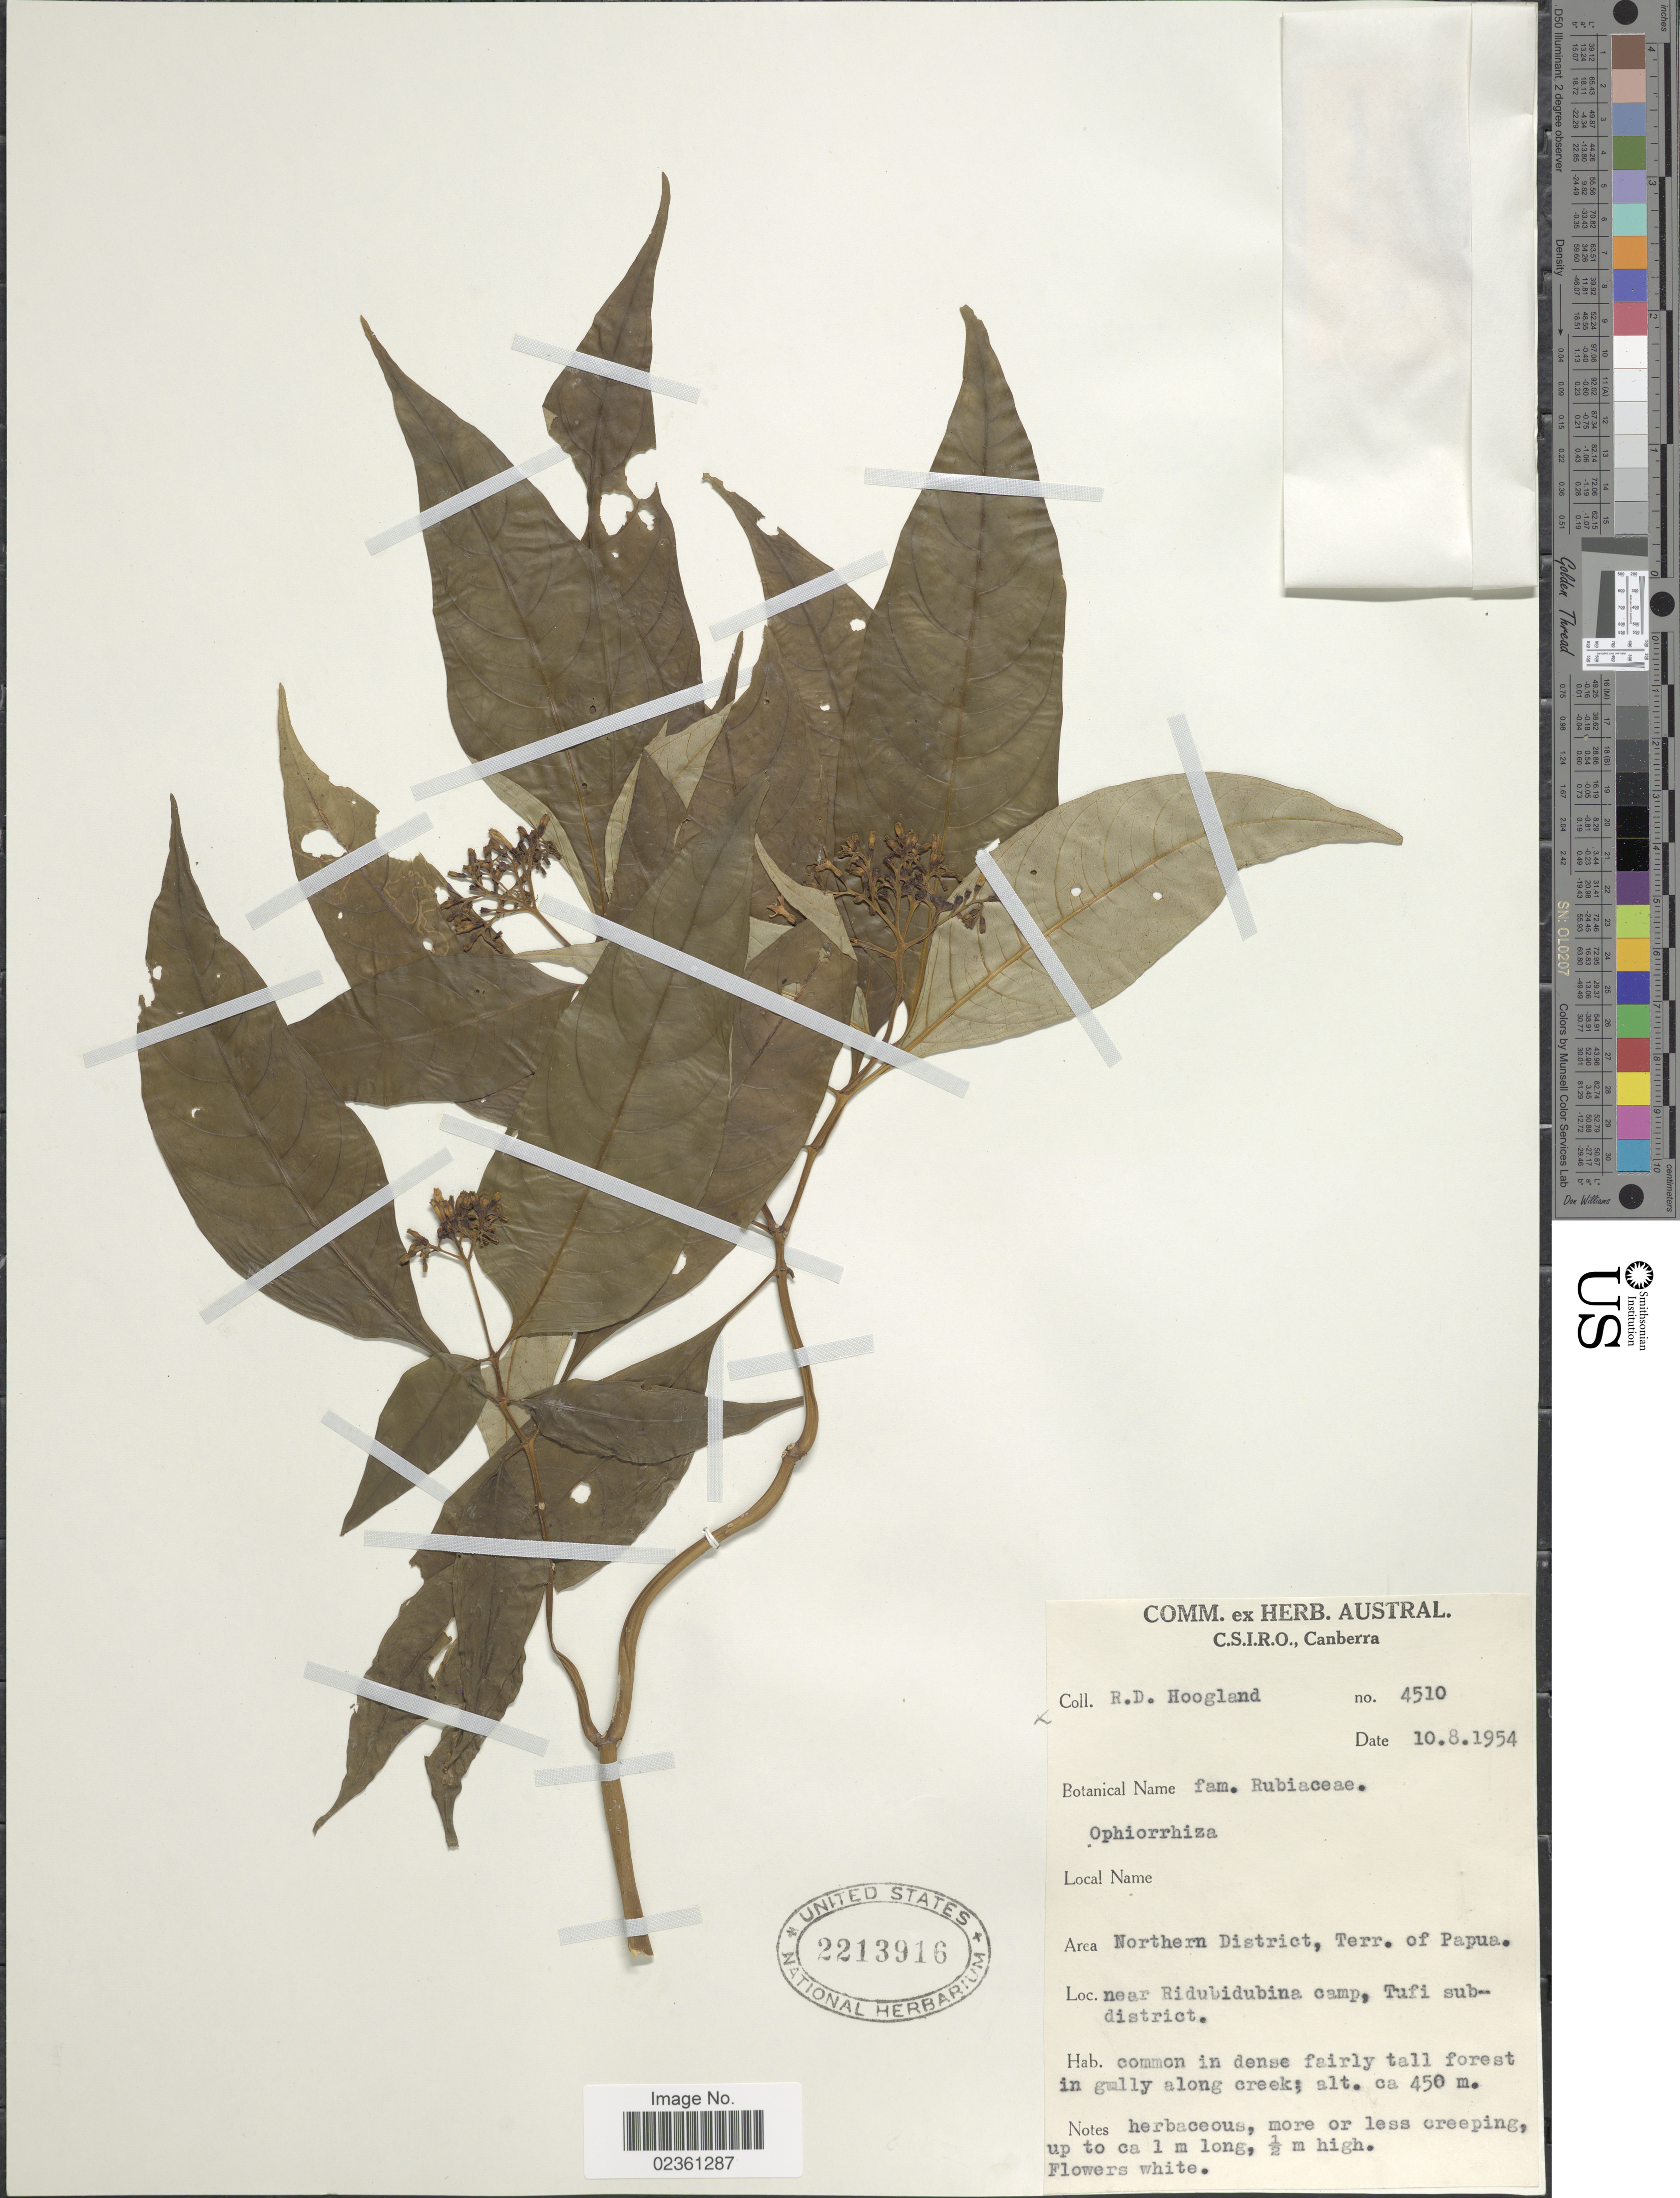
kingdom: Plantae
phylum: Tracheophyta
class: Magnoliopsida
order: Gentianales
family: Rubiaceae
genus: Ophiorrhiza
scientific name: Ophiorrhiza sp.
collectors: R. D. Hoogland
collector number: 4510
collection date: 1954-08-10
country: Papua New Guinea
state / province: Northern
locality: Area Northern District, Terr. of Papua, near Ridubidubina camp, Tufi subdistrict, common in dense fairly tall forest in gully along creek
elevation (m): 450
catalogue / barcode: US 2213916